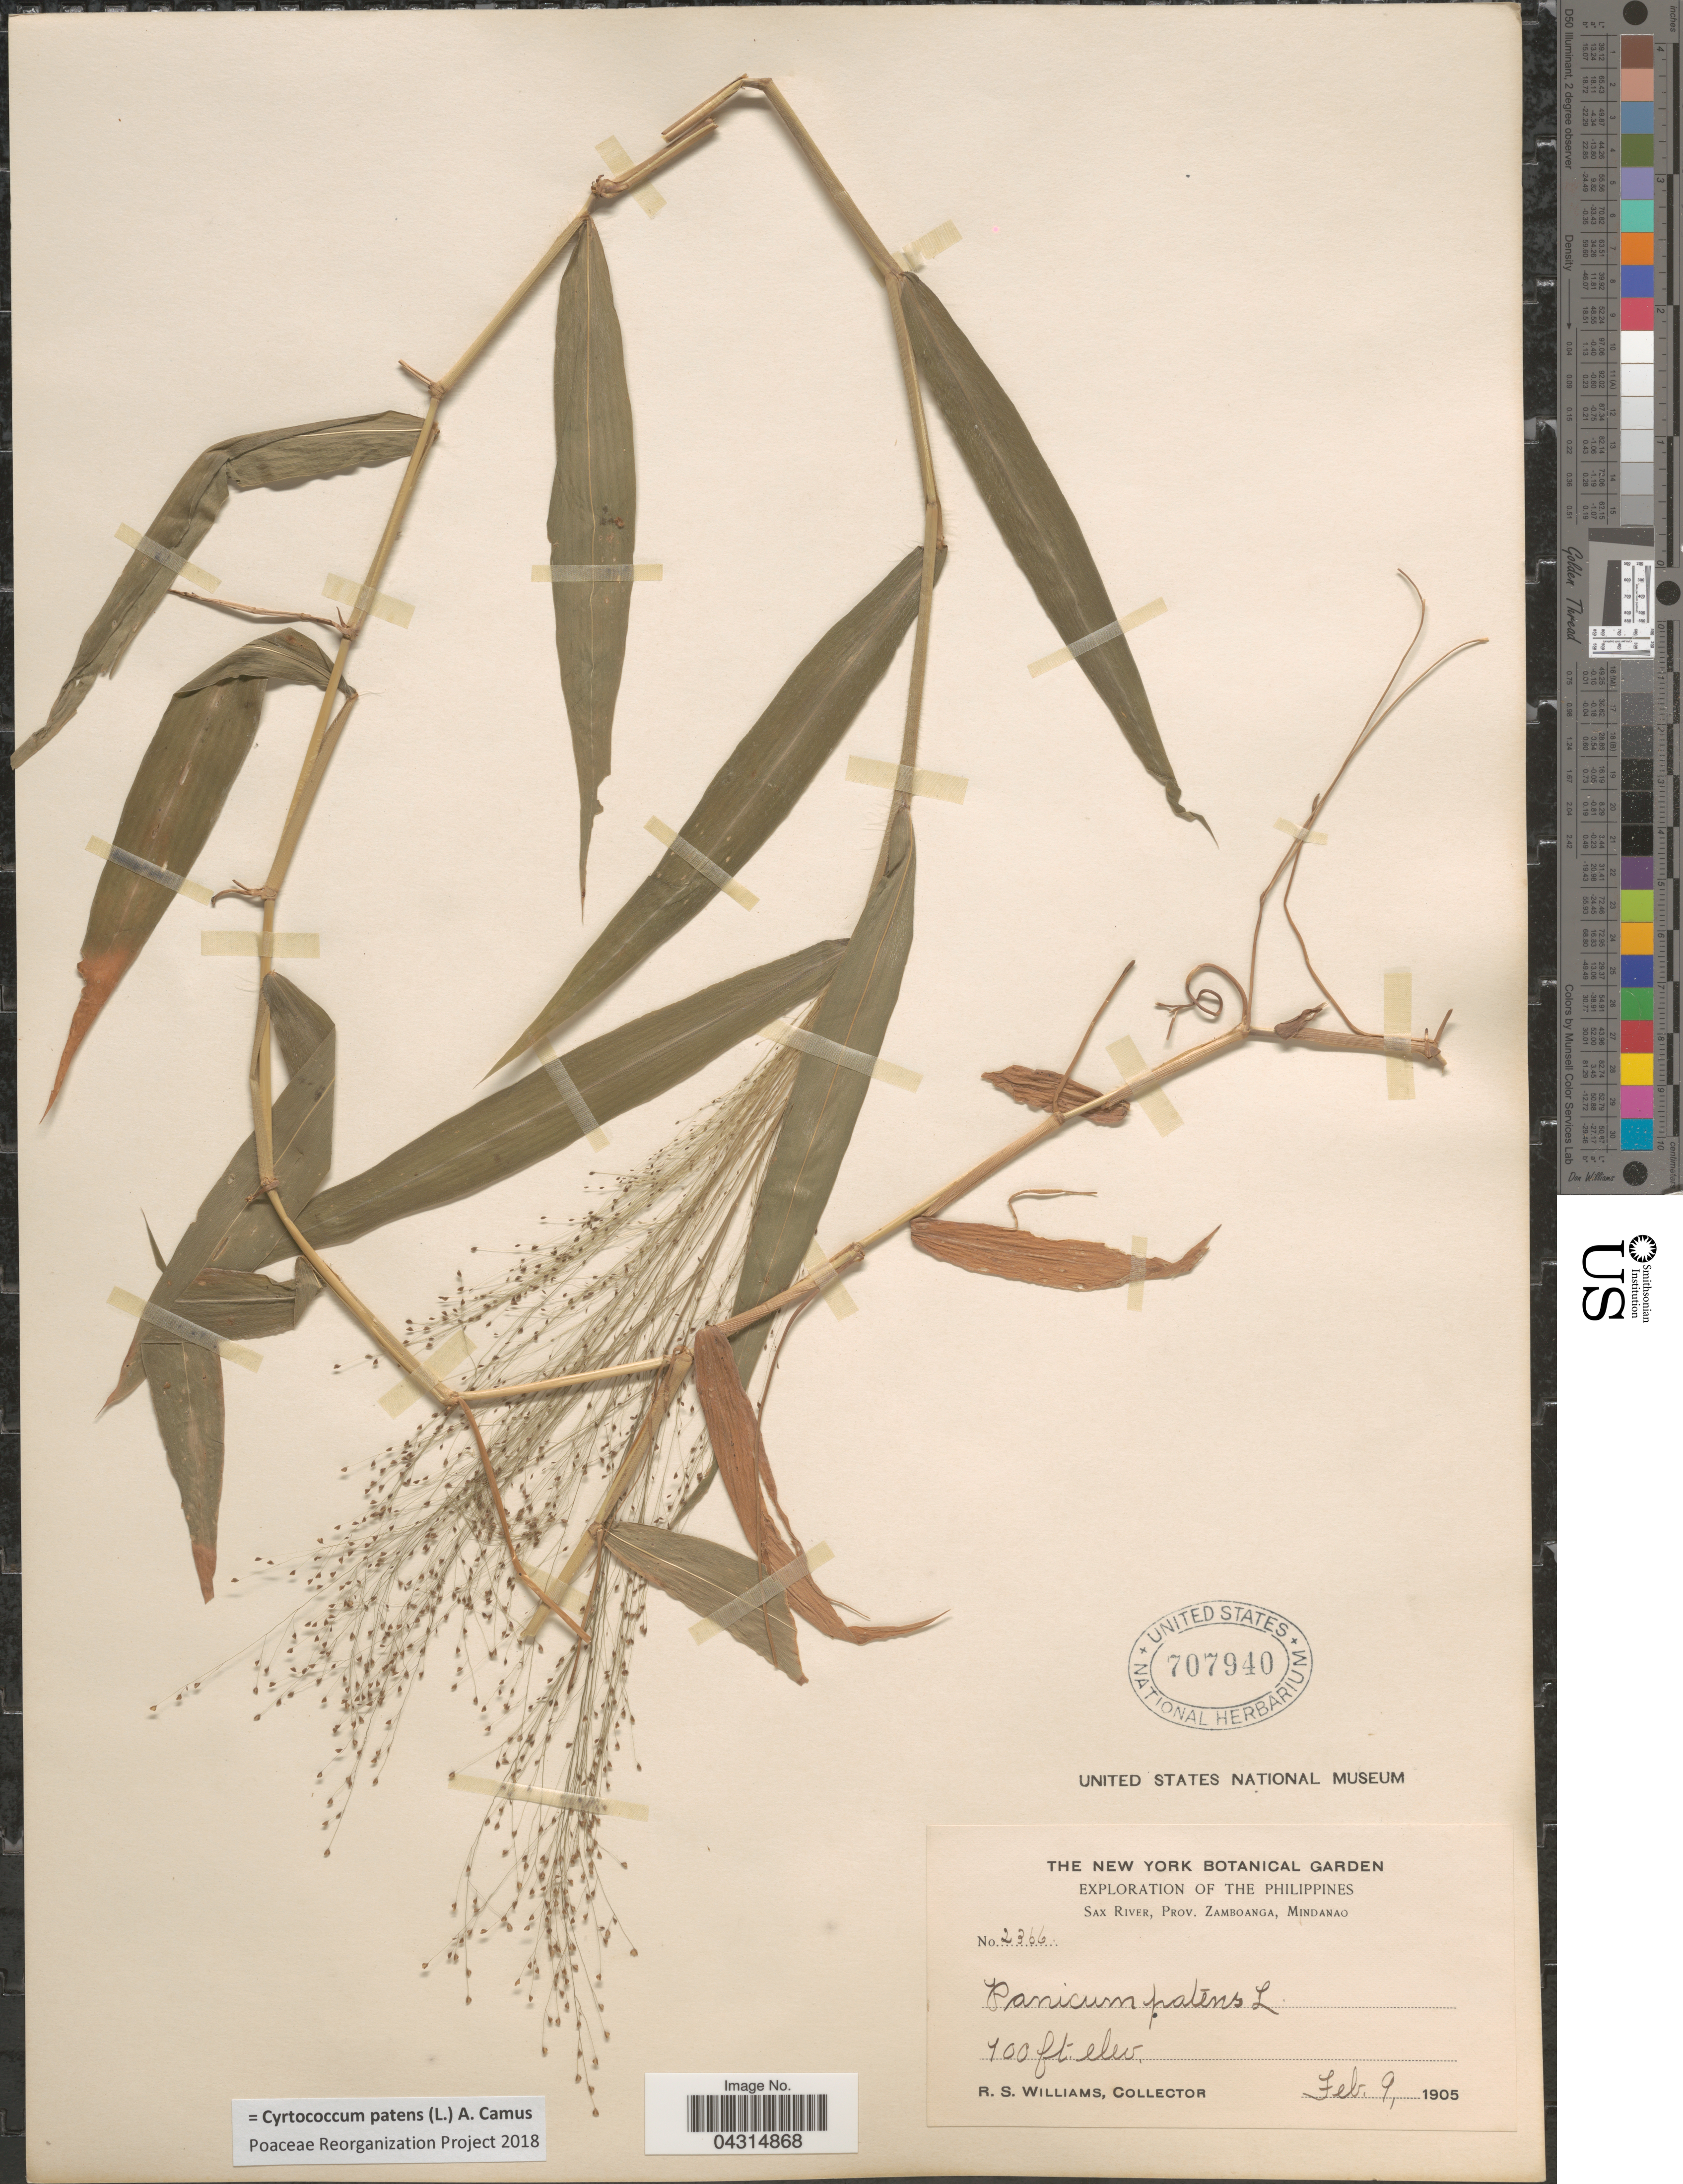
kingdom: Plantae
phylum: Tracheophyta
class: Liliopsida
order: Poales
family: Poaceae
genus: Cyrtococcum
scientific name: Cyrtococcum patens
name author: (L.) A. Camus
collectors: R. S. Williams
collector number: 2366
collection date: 1905-02-09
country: Philippines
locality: Exploration of the Philippines. Sax River, Prov. Zamboanga, Mindanao.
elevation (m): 30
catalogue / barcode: US 707940